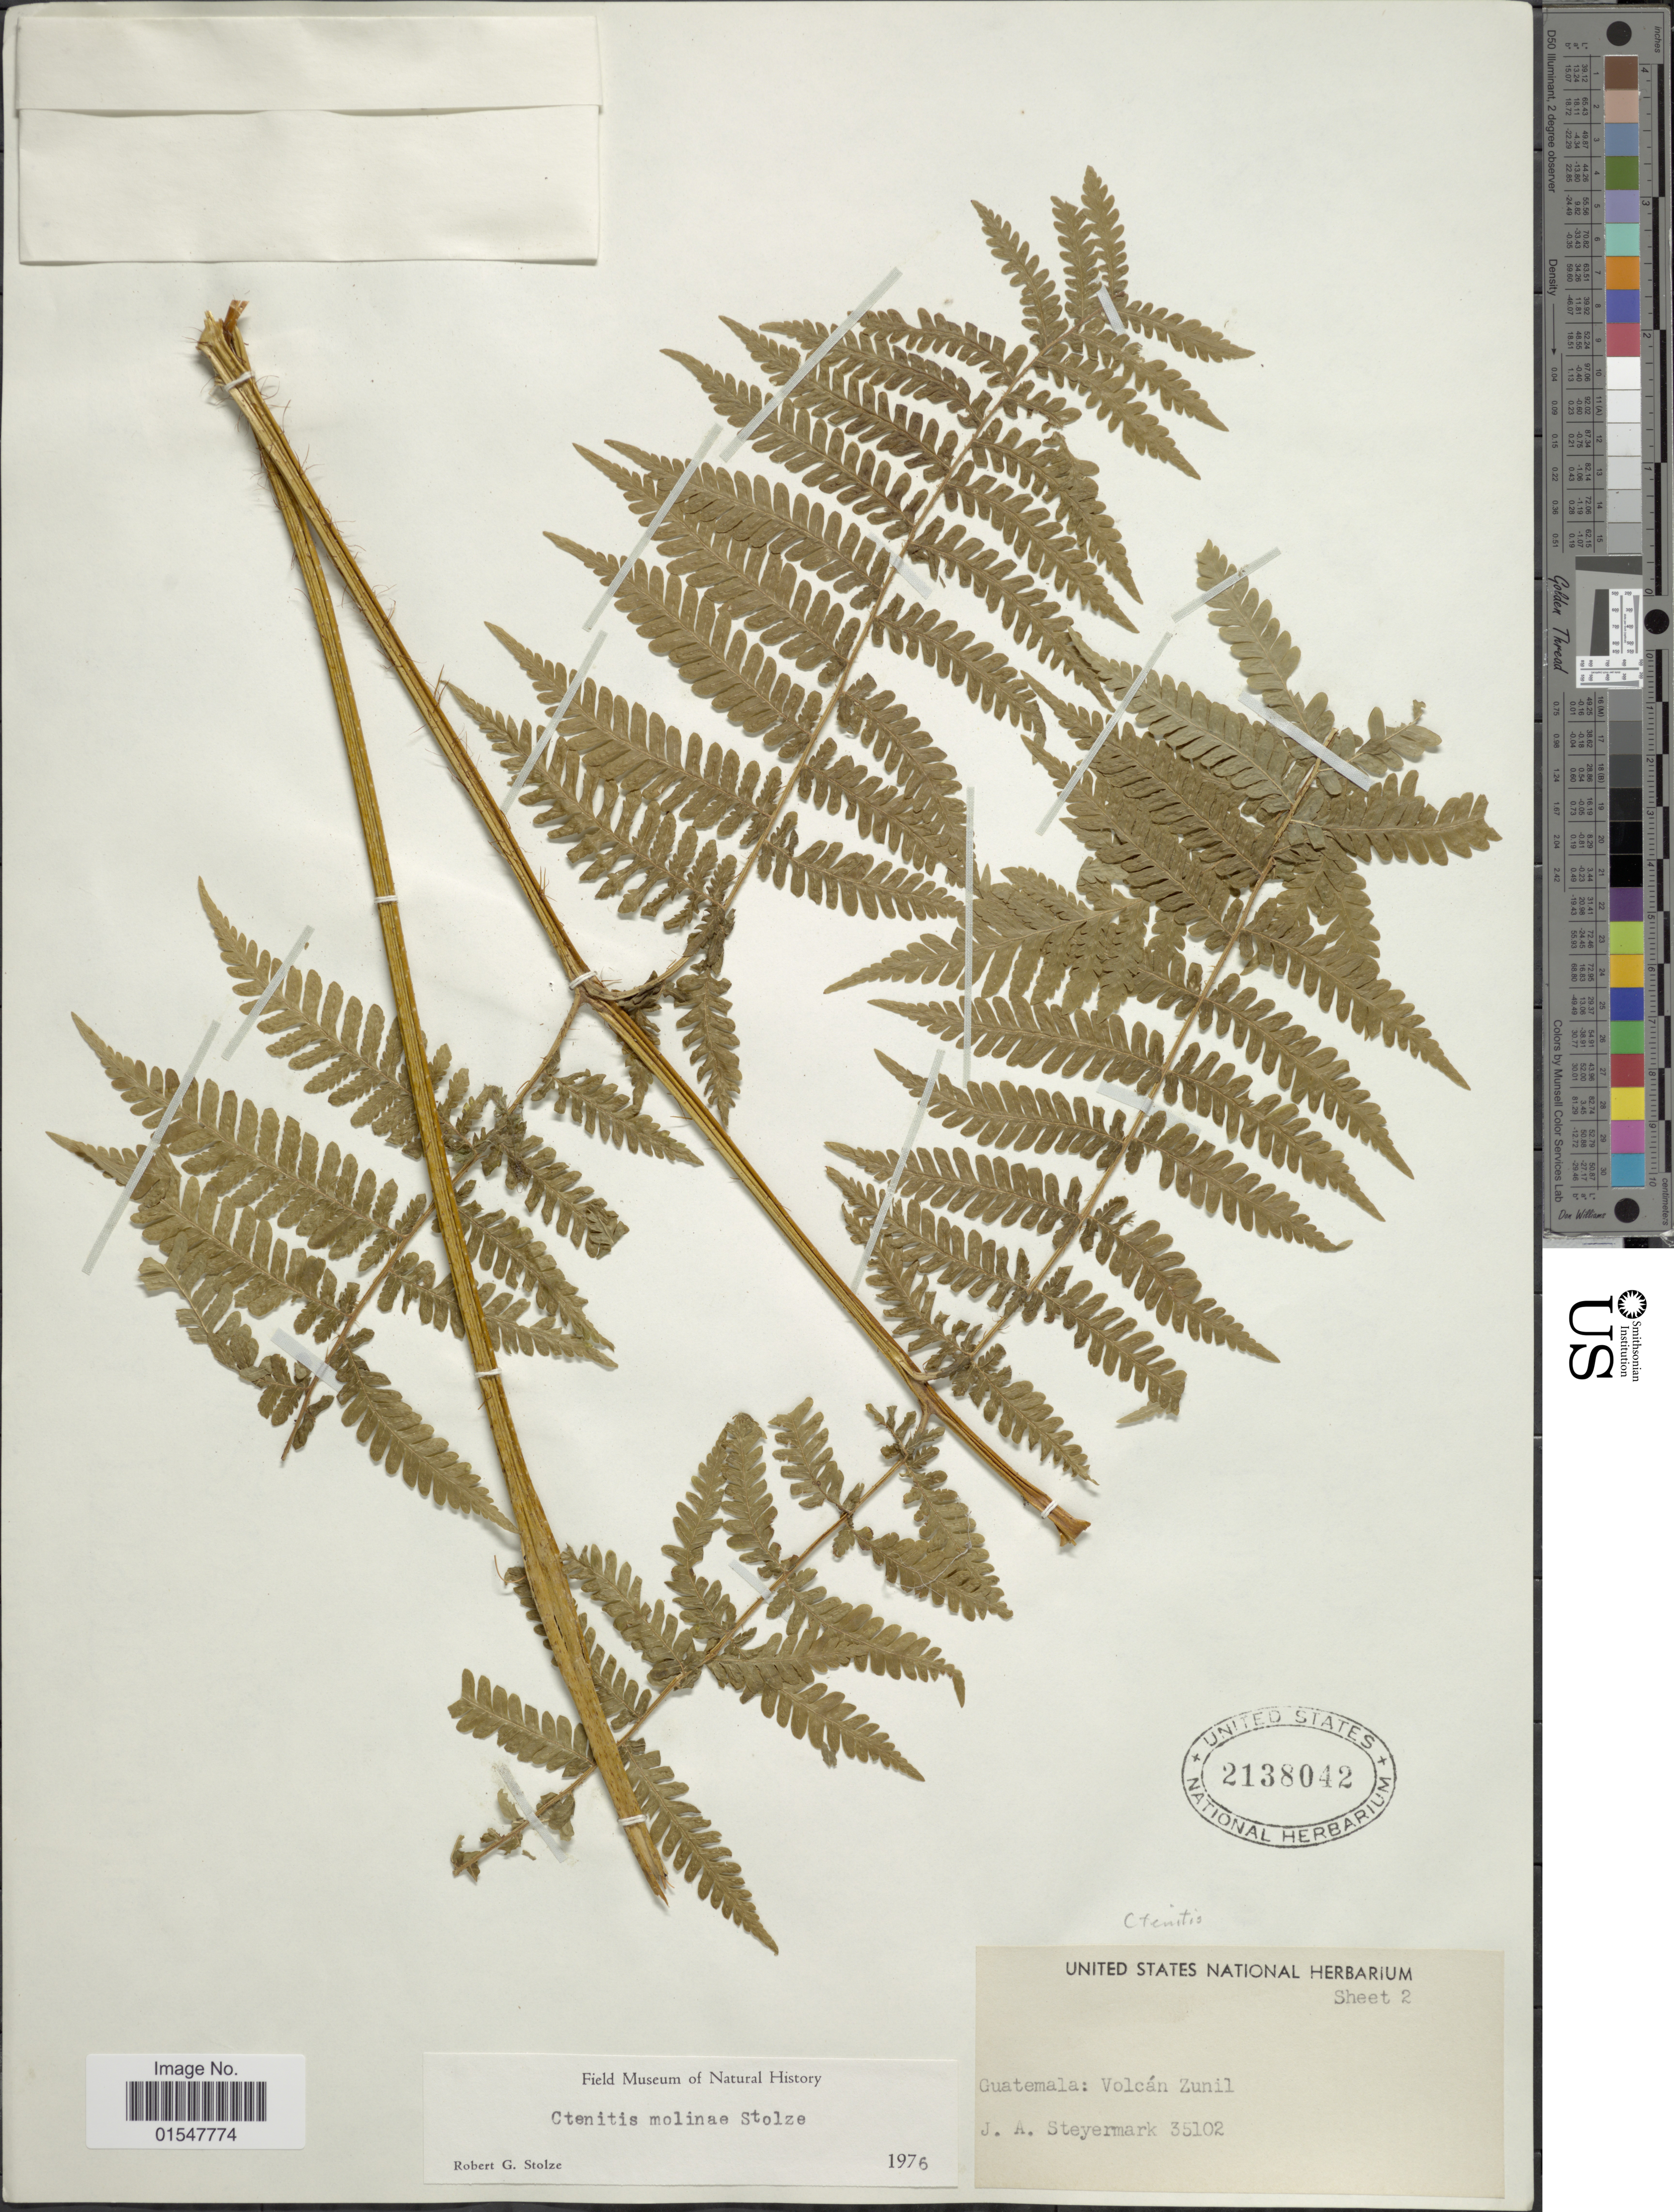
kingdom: Plantae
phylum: Tracheophyta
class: Polypodiopsida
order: Polypodiales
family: Dryopteridaceae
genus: Ctenitis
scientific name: Ctenitis grisebachii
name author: (Baker) Ching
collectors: J. Steyermark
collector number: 35102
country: Guatemala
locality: Guatemala:Volcan Zunil.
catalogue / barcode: US 2138042